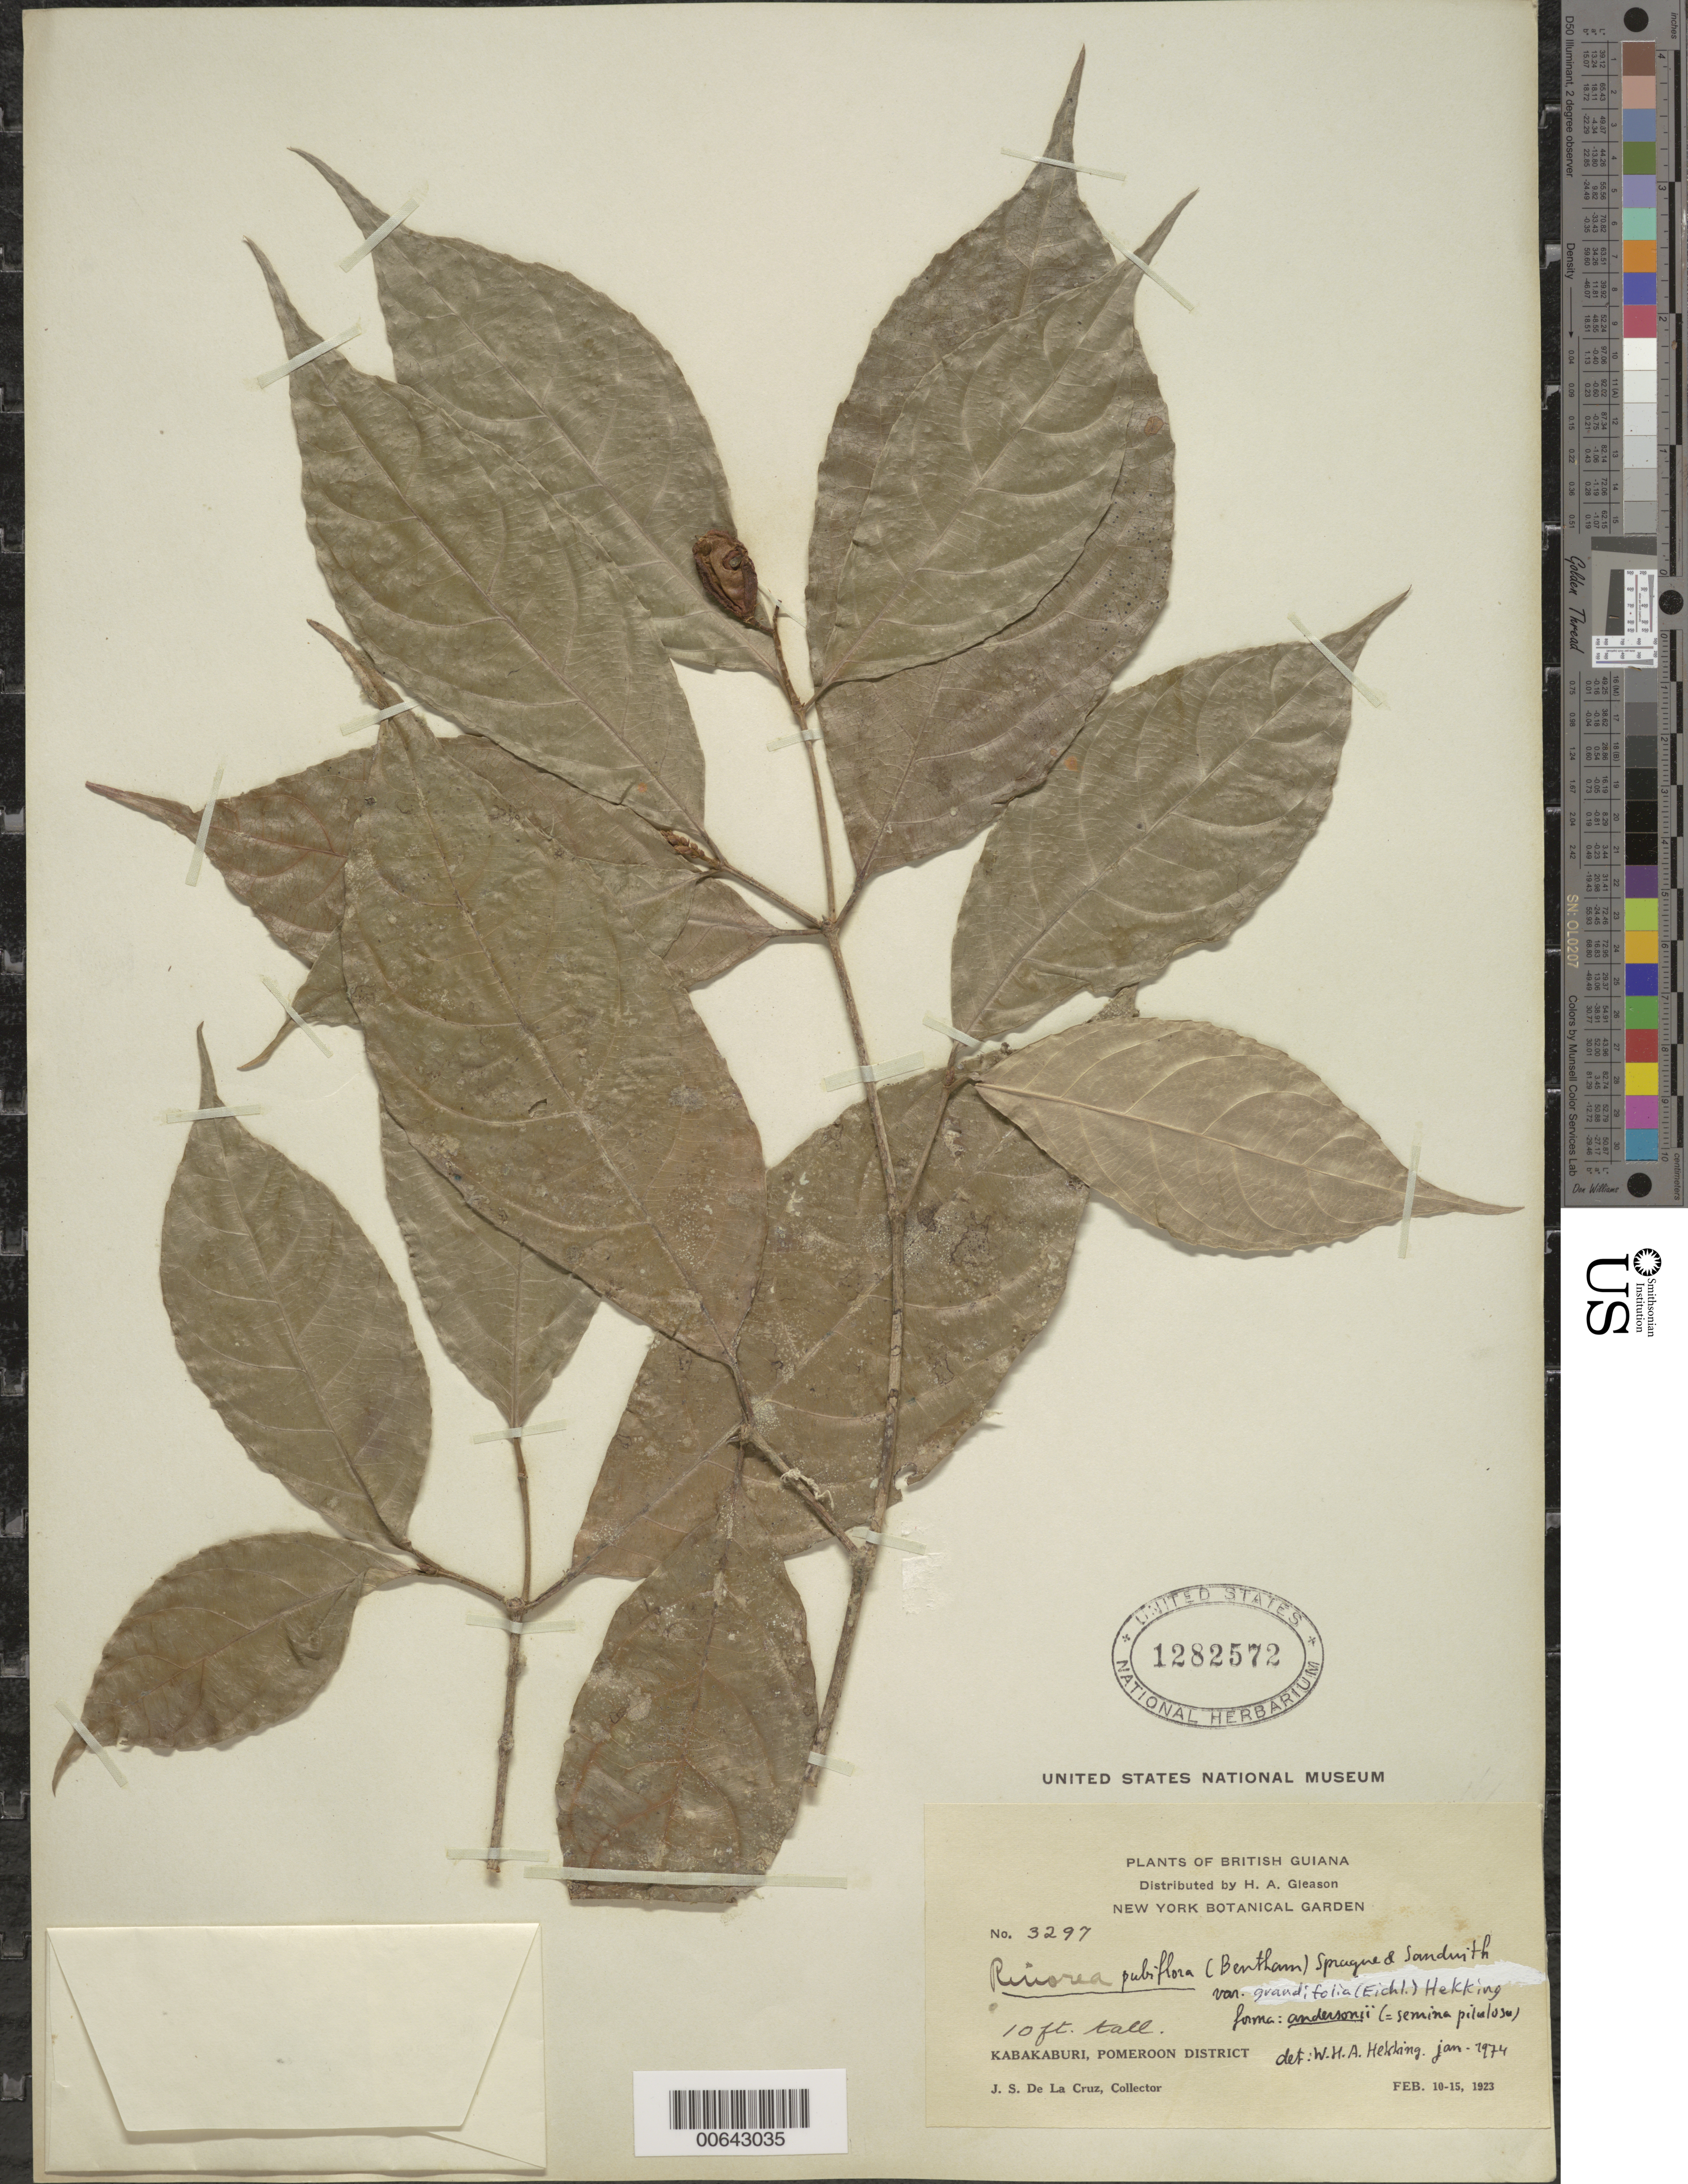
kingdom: Plantae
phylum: Tracheophyta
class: Magnoliopsida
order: Malpighiales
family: Violaceae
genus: Rinorea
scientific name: Rinorea pubiflora var. grandifolia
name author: (Eichler) Hekking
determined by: Hekking, W. H. A.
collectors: J. S. de la Cruz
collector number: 3297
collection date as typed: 10-Feb-23 to 15-Feb-23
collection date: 1923-02-10/1923-02-15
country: Guyana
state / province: Pomeroon-Supenaam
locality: Kabakaburi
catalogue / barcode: US 1282572